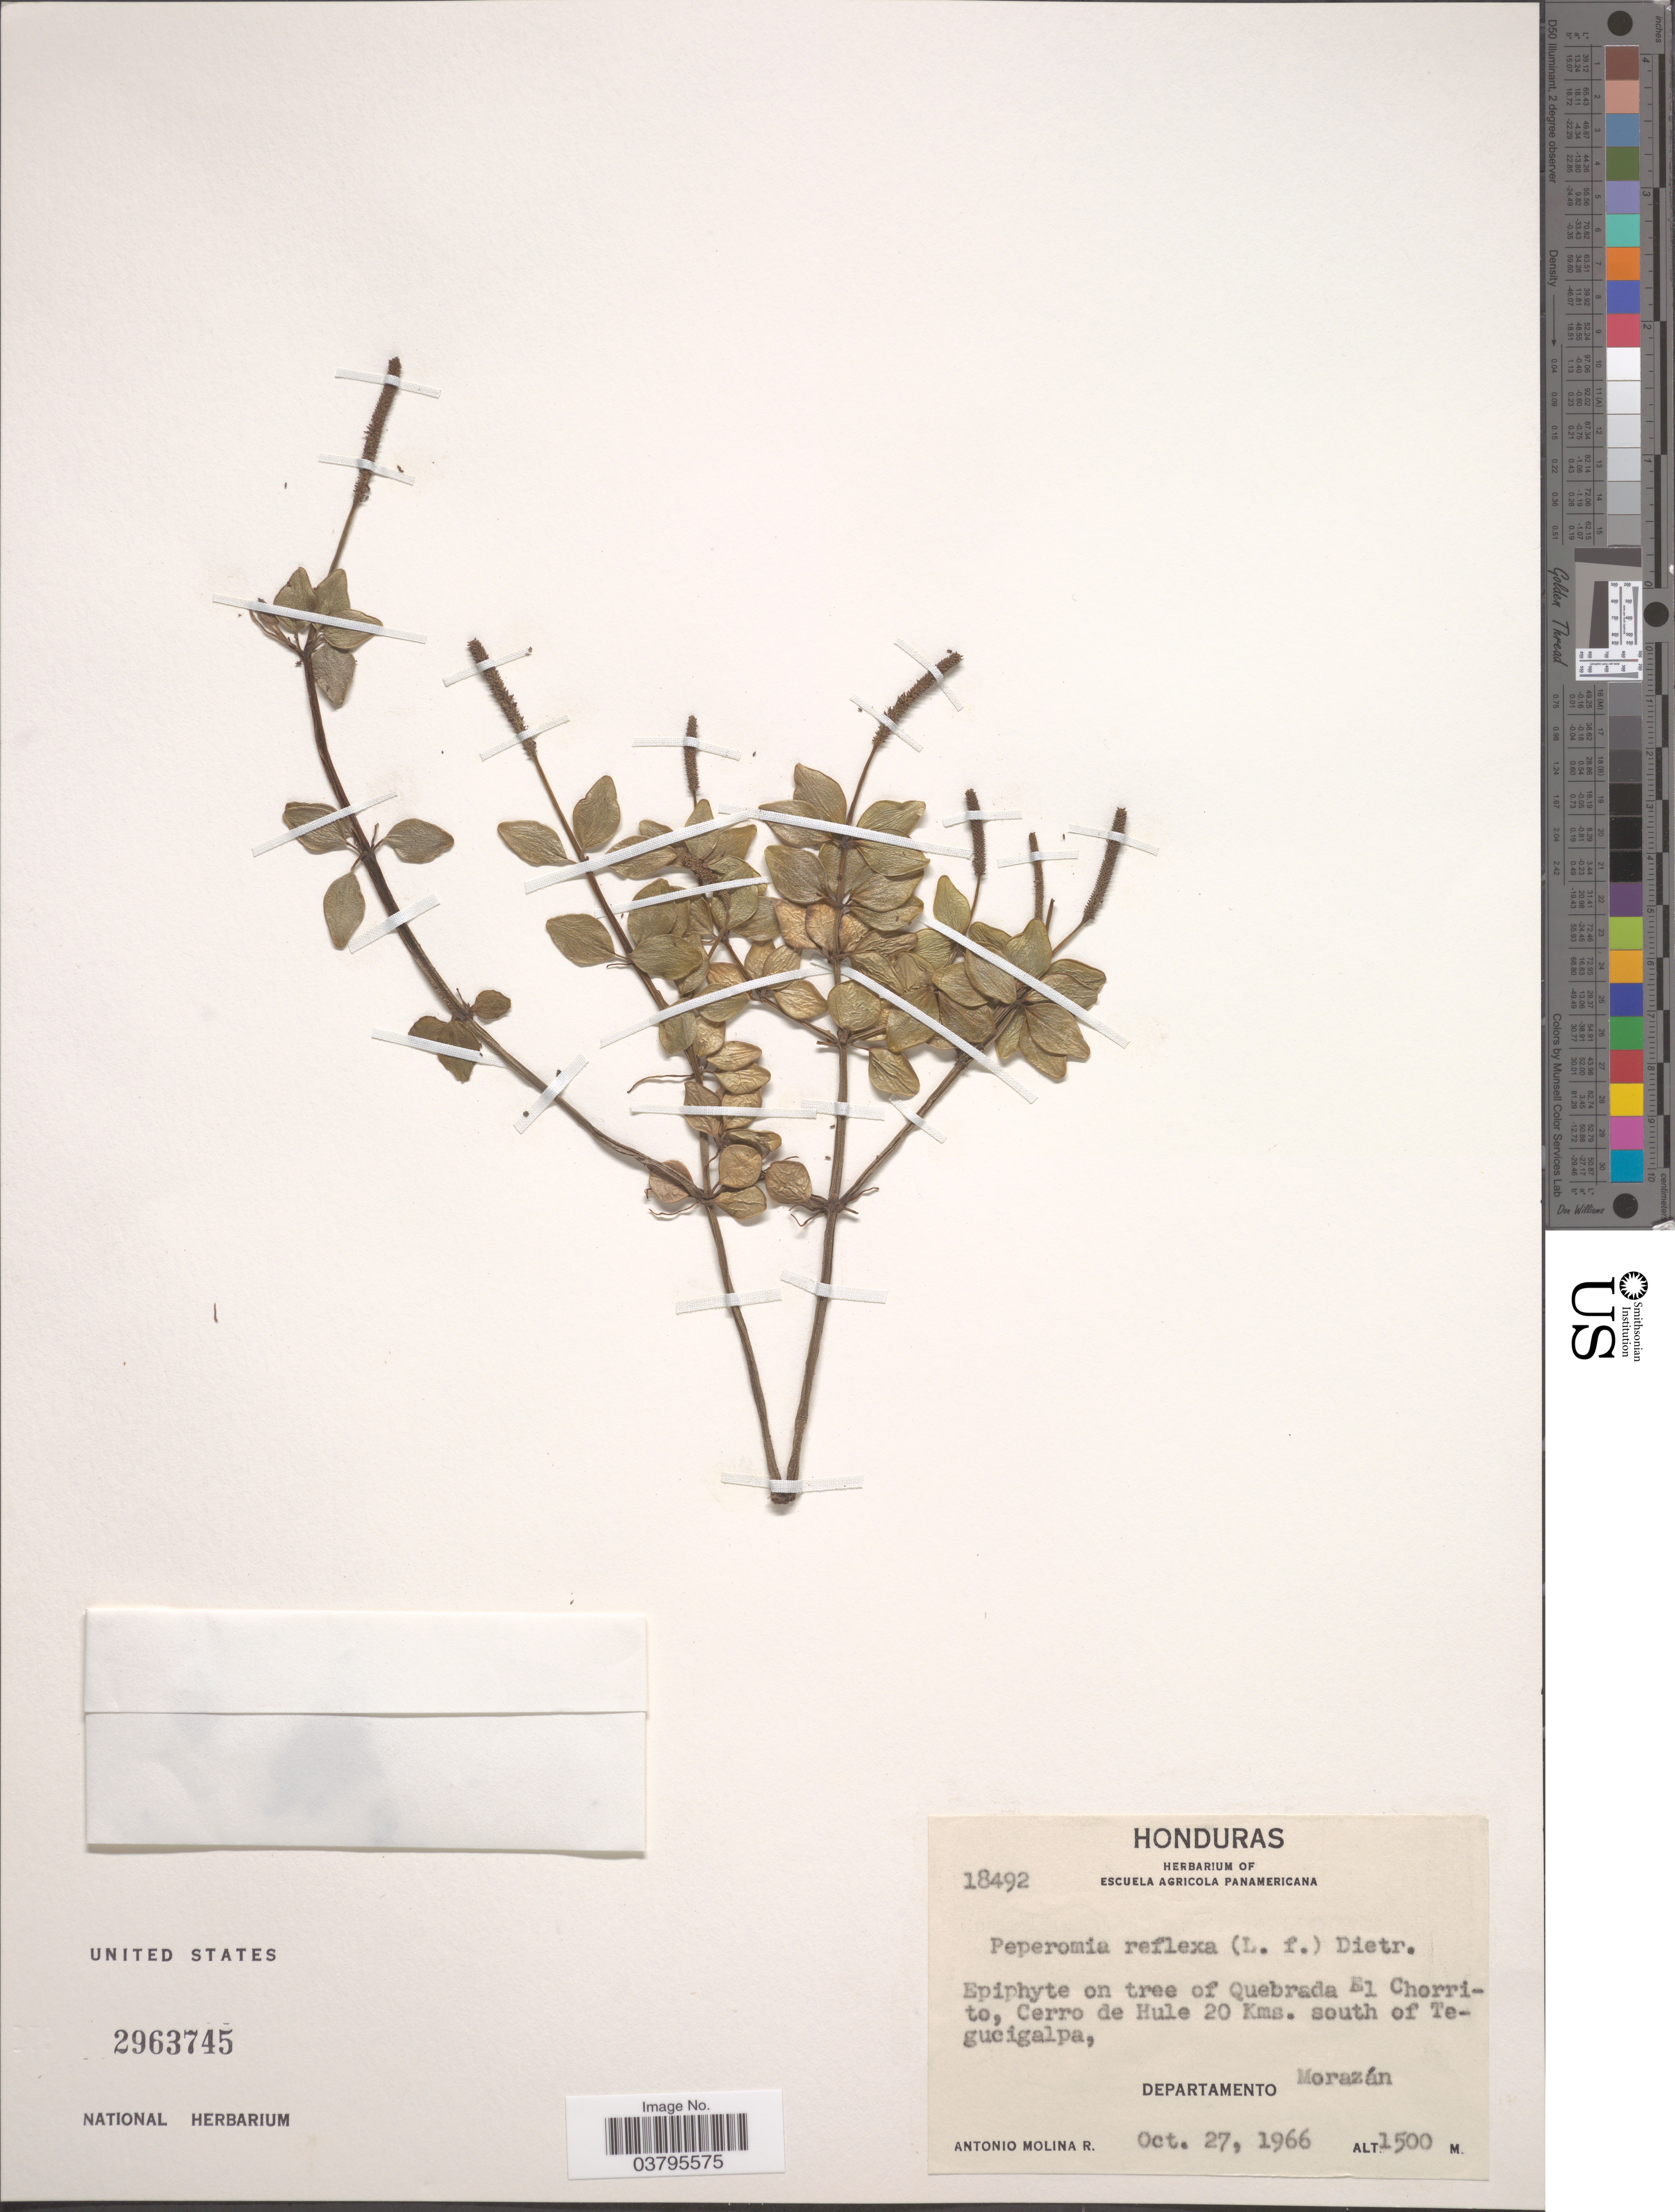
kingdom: Plantae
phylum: Tracheophyta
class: Magnoliopsida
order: Piperales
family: Piperaceae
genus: Peperomia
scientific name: Peperomia tetraphylla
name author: (G. Forst.) Hook. & Arn.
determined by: Jiménez, José Estaban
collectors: A. Molina R.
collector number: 18492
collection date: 1966-10-27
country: Honduras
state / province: Fco. Morazán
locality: Quebrada El Chorrito, Cerro de Hule 20 Kms. south of Tegucigalpa, Departamento Morazán.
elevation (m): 1500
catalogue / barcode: US 2963745